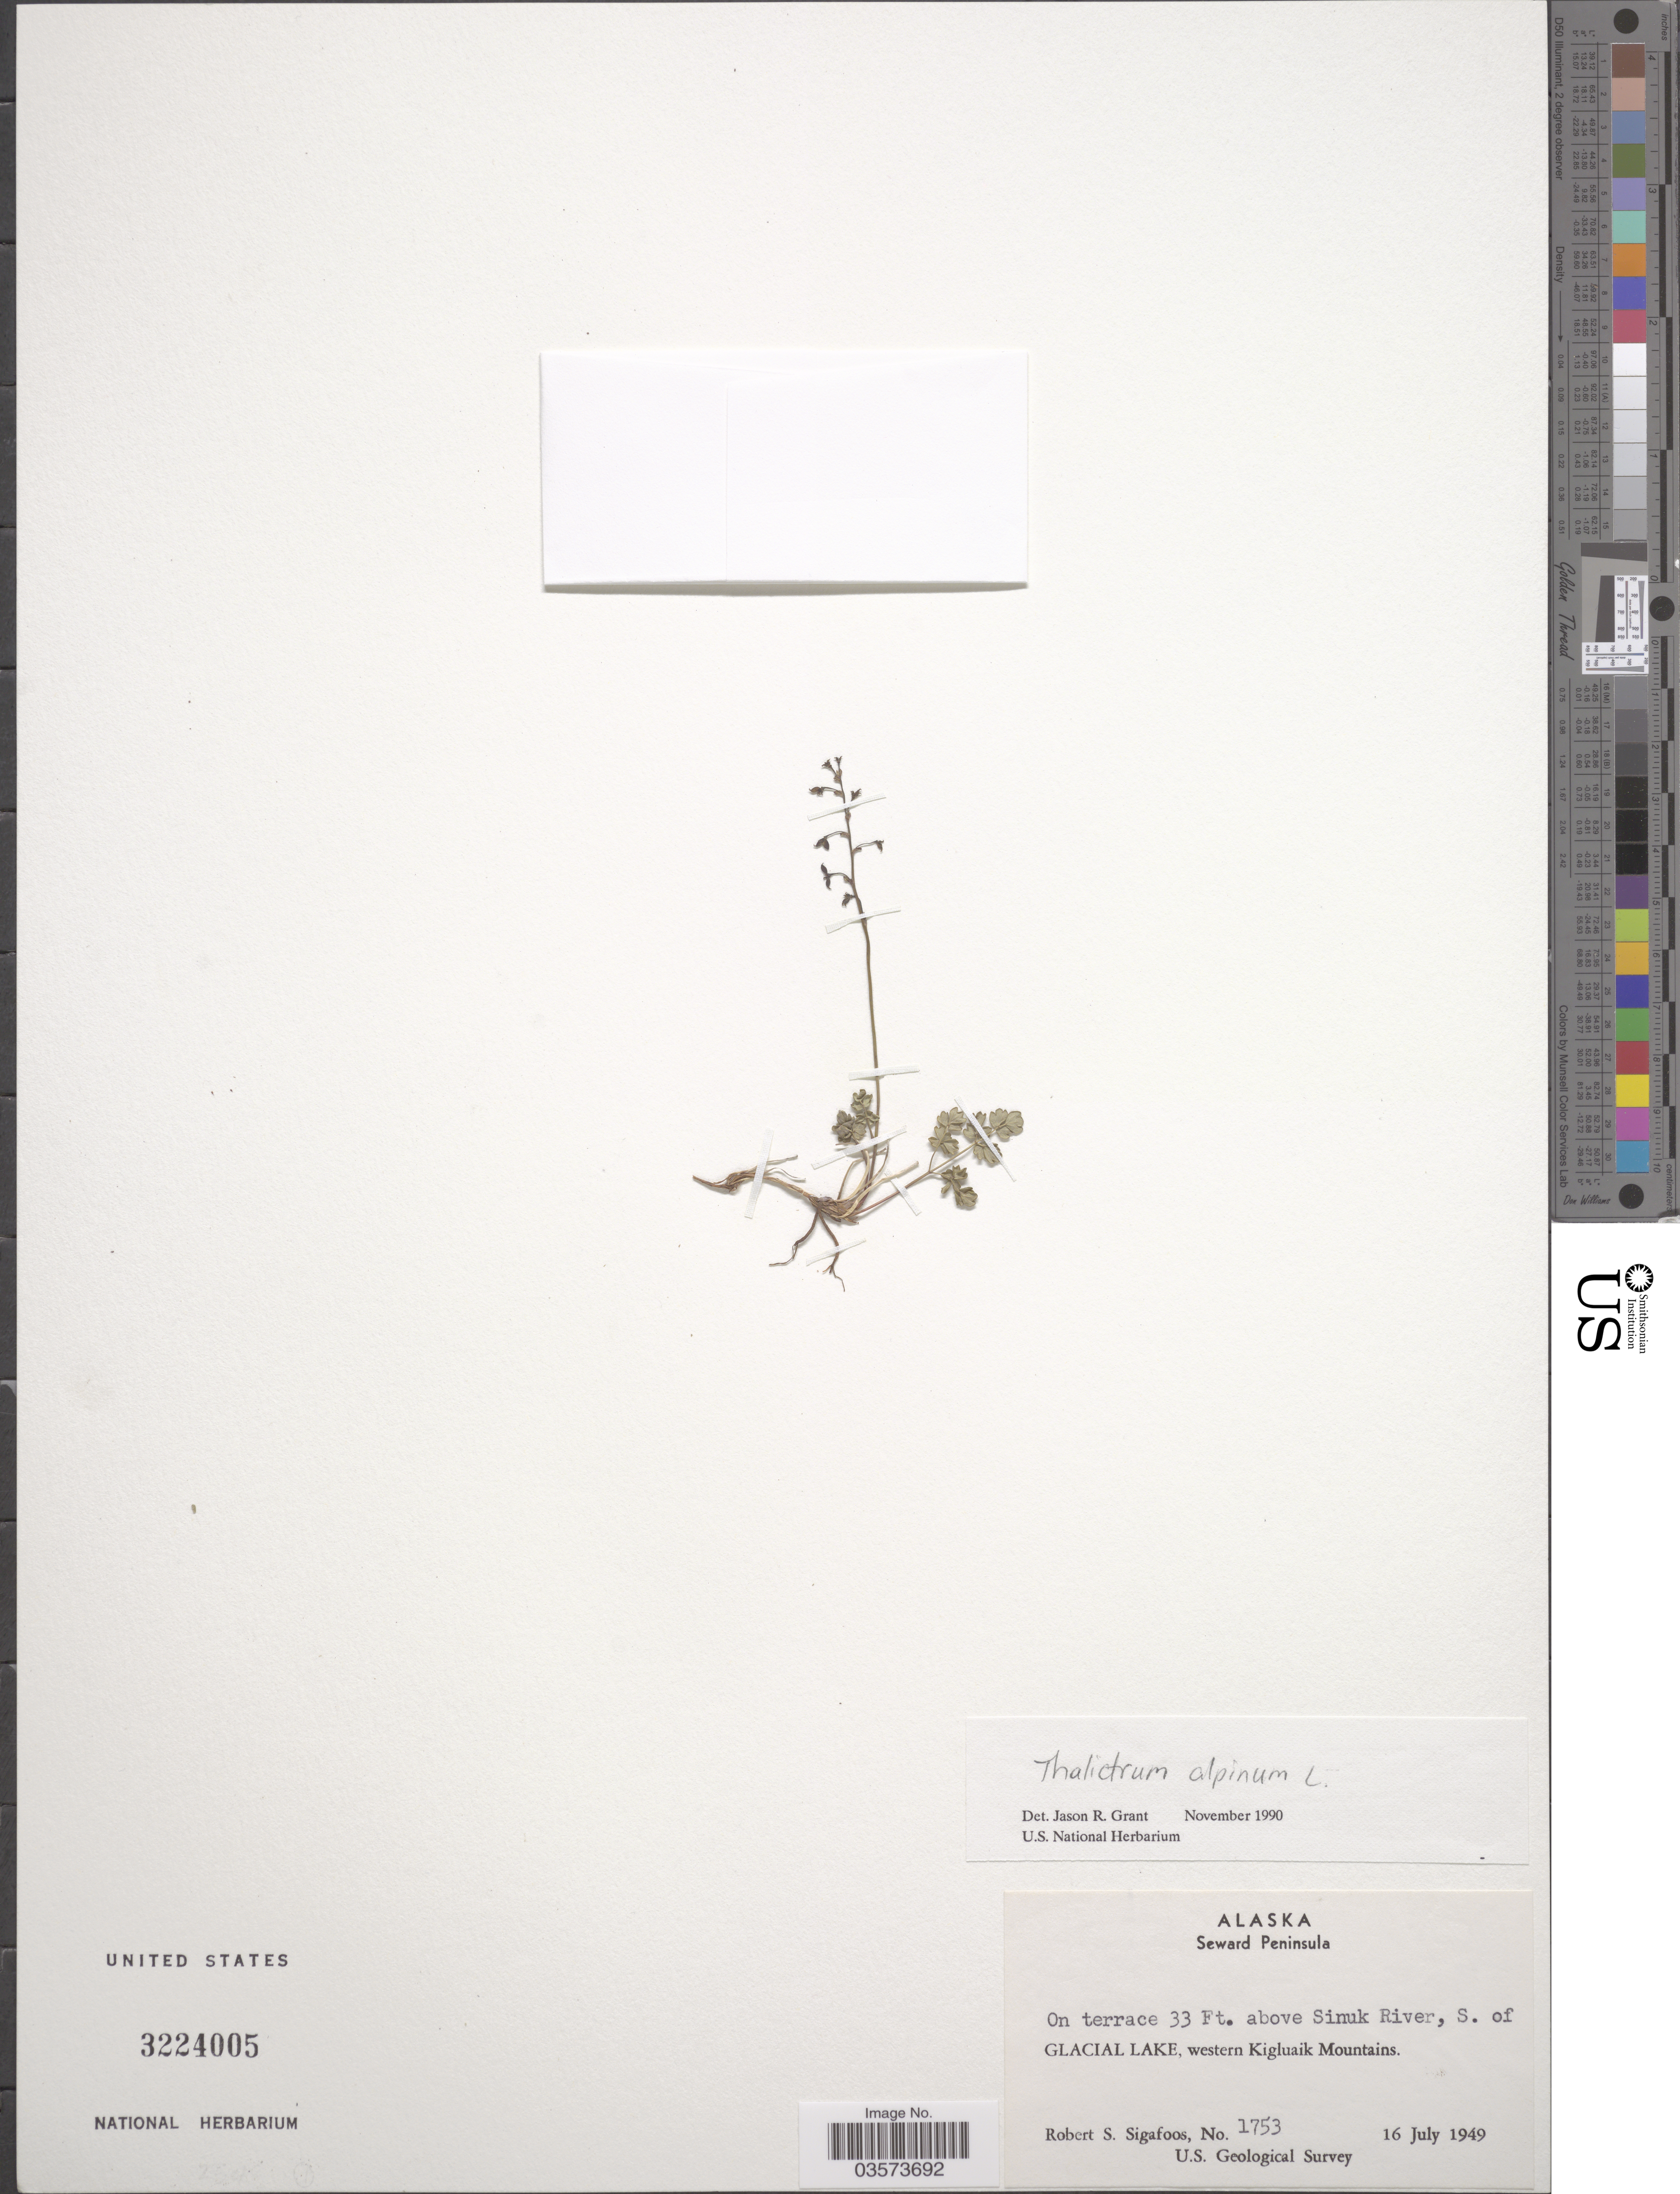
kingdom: Plantae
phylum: Tracheophyta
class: Magnoliopsida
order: Ranunculales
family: Ranunculaceae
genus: Thalictrum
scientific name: Thalictrum alpinum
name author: L.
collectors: R. Sigafoos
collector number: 1753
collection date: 1949-07-16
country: United States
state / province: Alaska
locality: Seward Peninsula. On terrace 33 Ft. above Sinuk River, S. of Glacial Lake, western Kigluaik Mountains.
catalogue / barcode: US 3224005